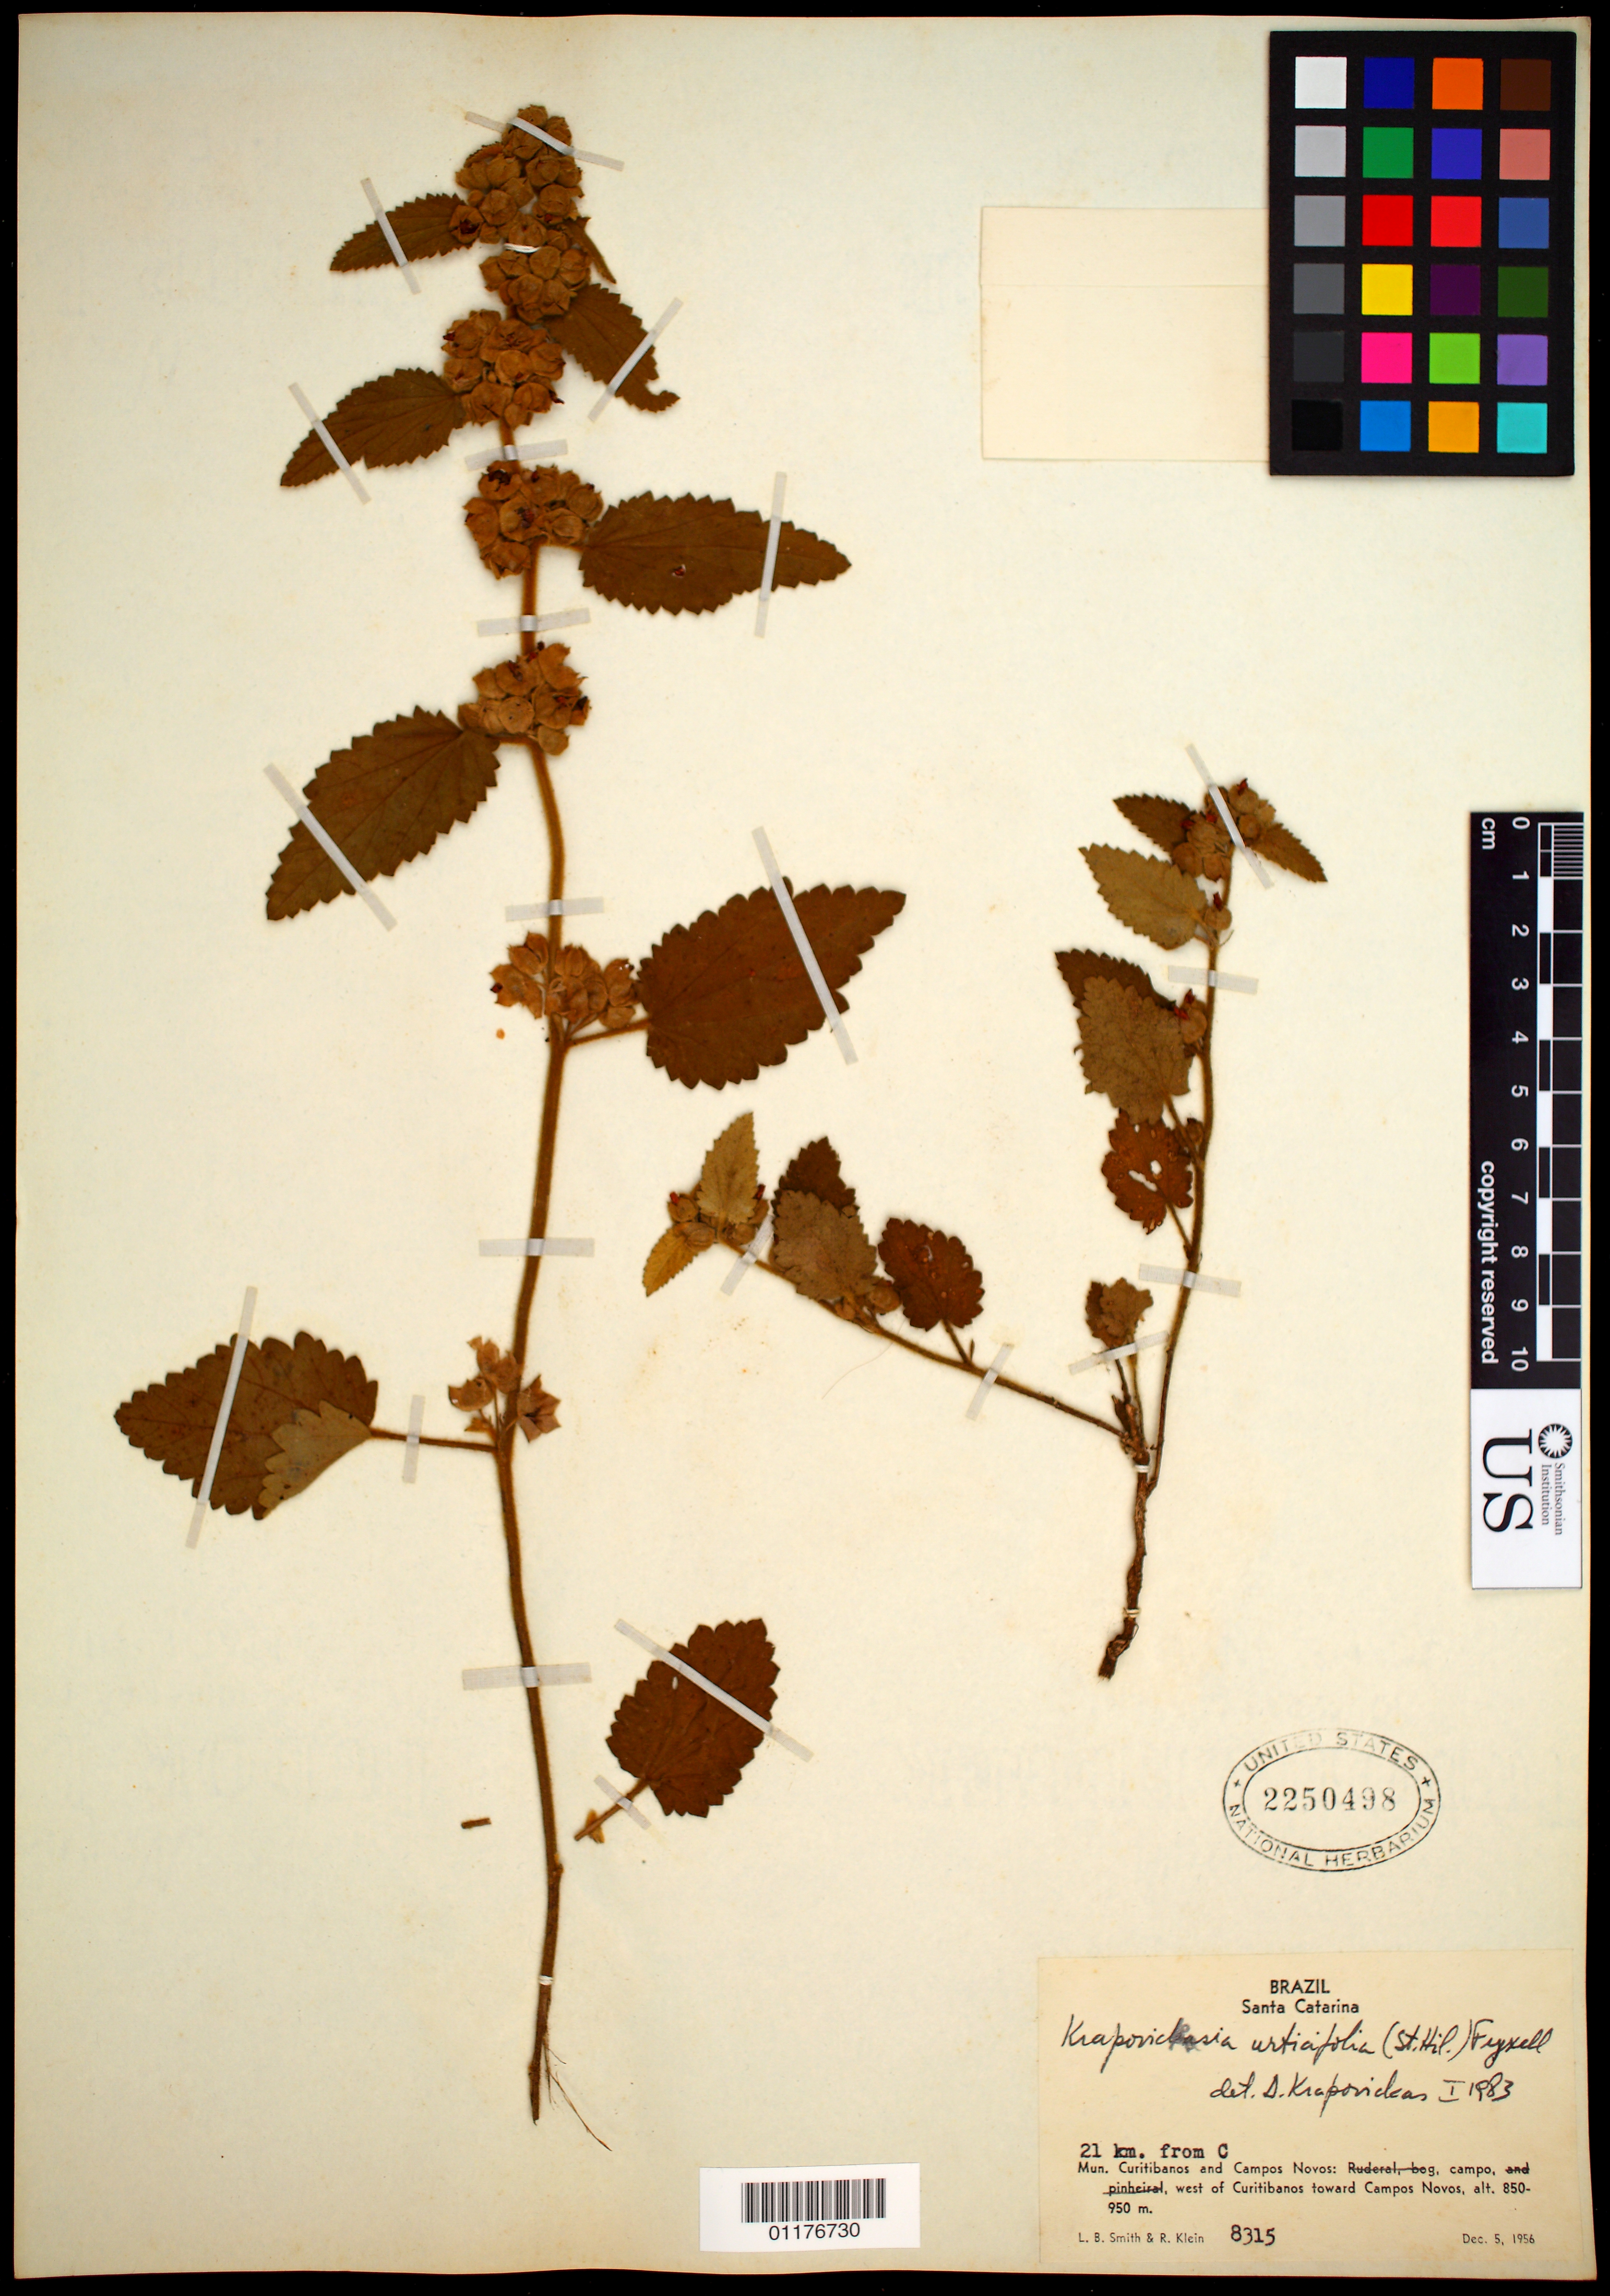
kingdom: Plantae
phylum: Tracheophyta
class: Magnoliopsida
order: Malvales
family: Malvaceae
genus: Krapovickasia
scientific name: Krapovickasia urticifolia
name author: (A. St.-Hil.) Fryxell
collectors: L. Smith & R. M. Klein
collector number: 8315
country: Brazil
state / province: Santa Catarina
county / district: Curitibanos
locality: Camp W of Curitibanos and near Campos Novos,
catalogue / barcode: US 2250498